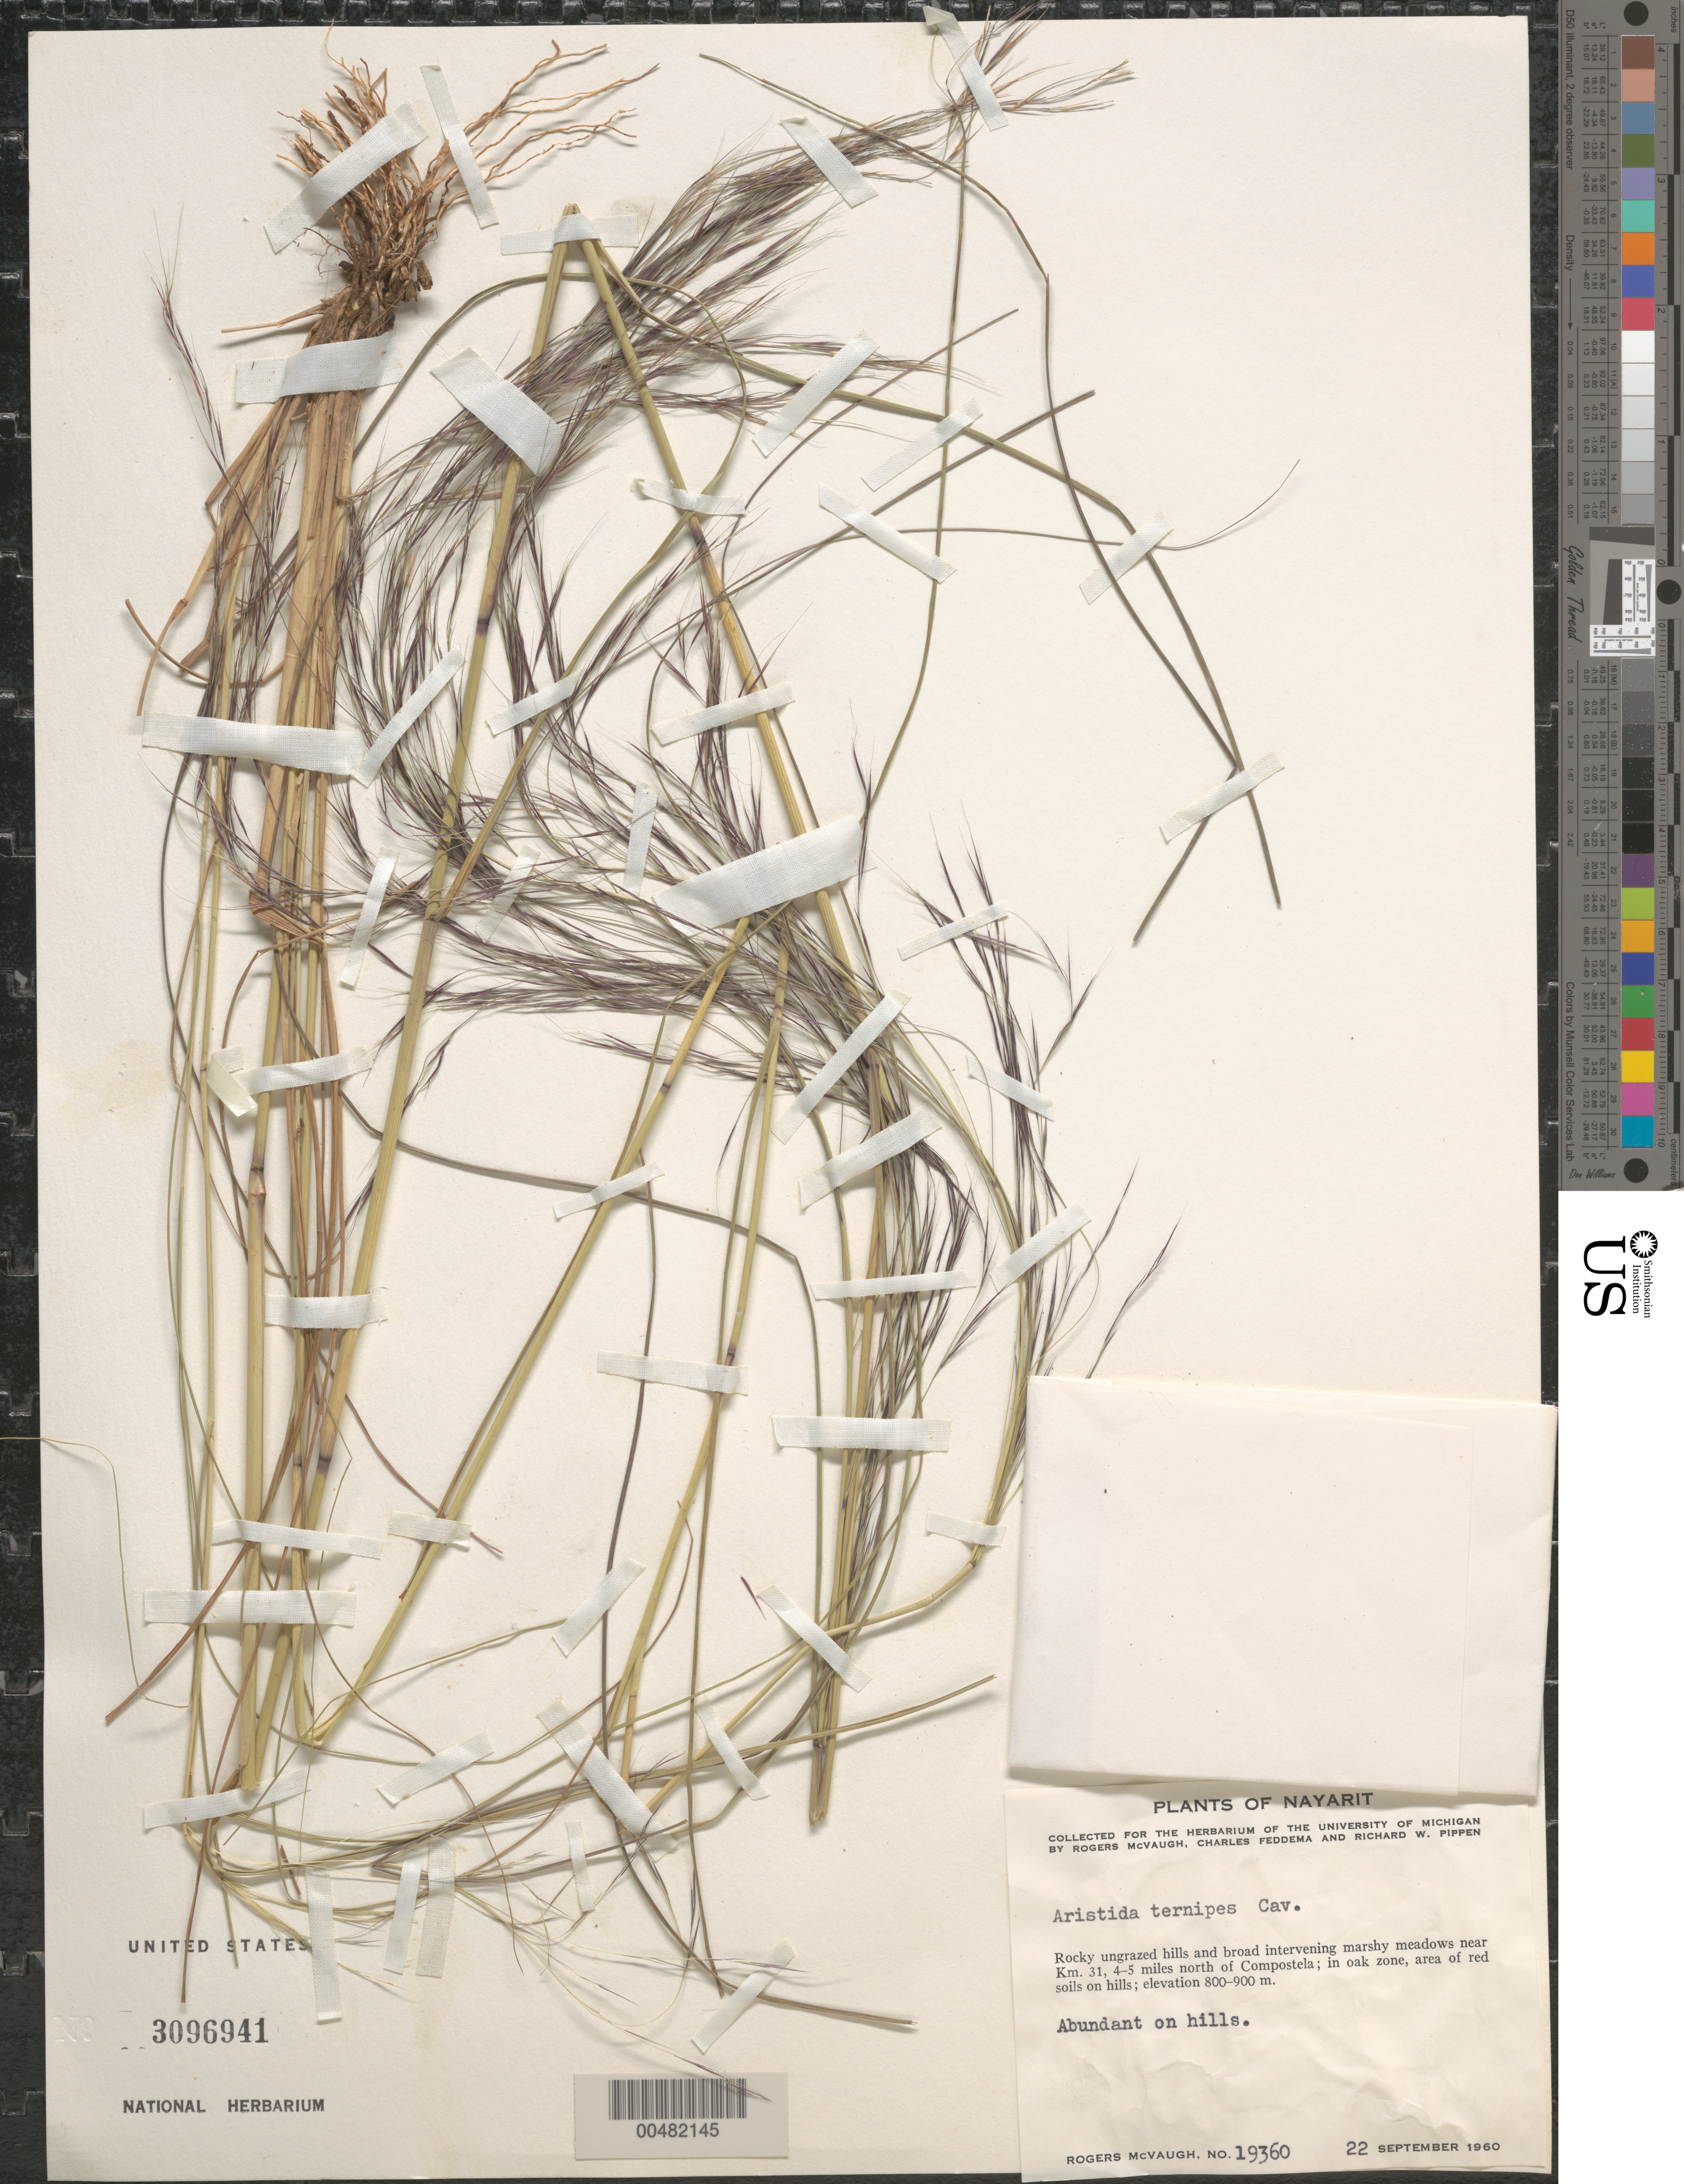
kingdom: Plantae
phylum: Tracheophyta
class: Liliopsida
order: Poales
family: Poaceae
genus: Aristida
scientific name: Aristida ternipes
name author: Cav.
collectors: R. McVaugh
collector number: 19360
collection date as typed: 22 Sep 1960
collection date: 1960-09-22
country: Mexico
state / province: Nayarit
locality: Near km 31, 4-5 mi N of Compostela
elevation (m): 800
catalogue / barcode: US 3096941